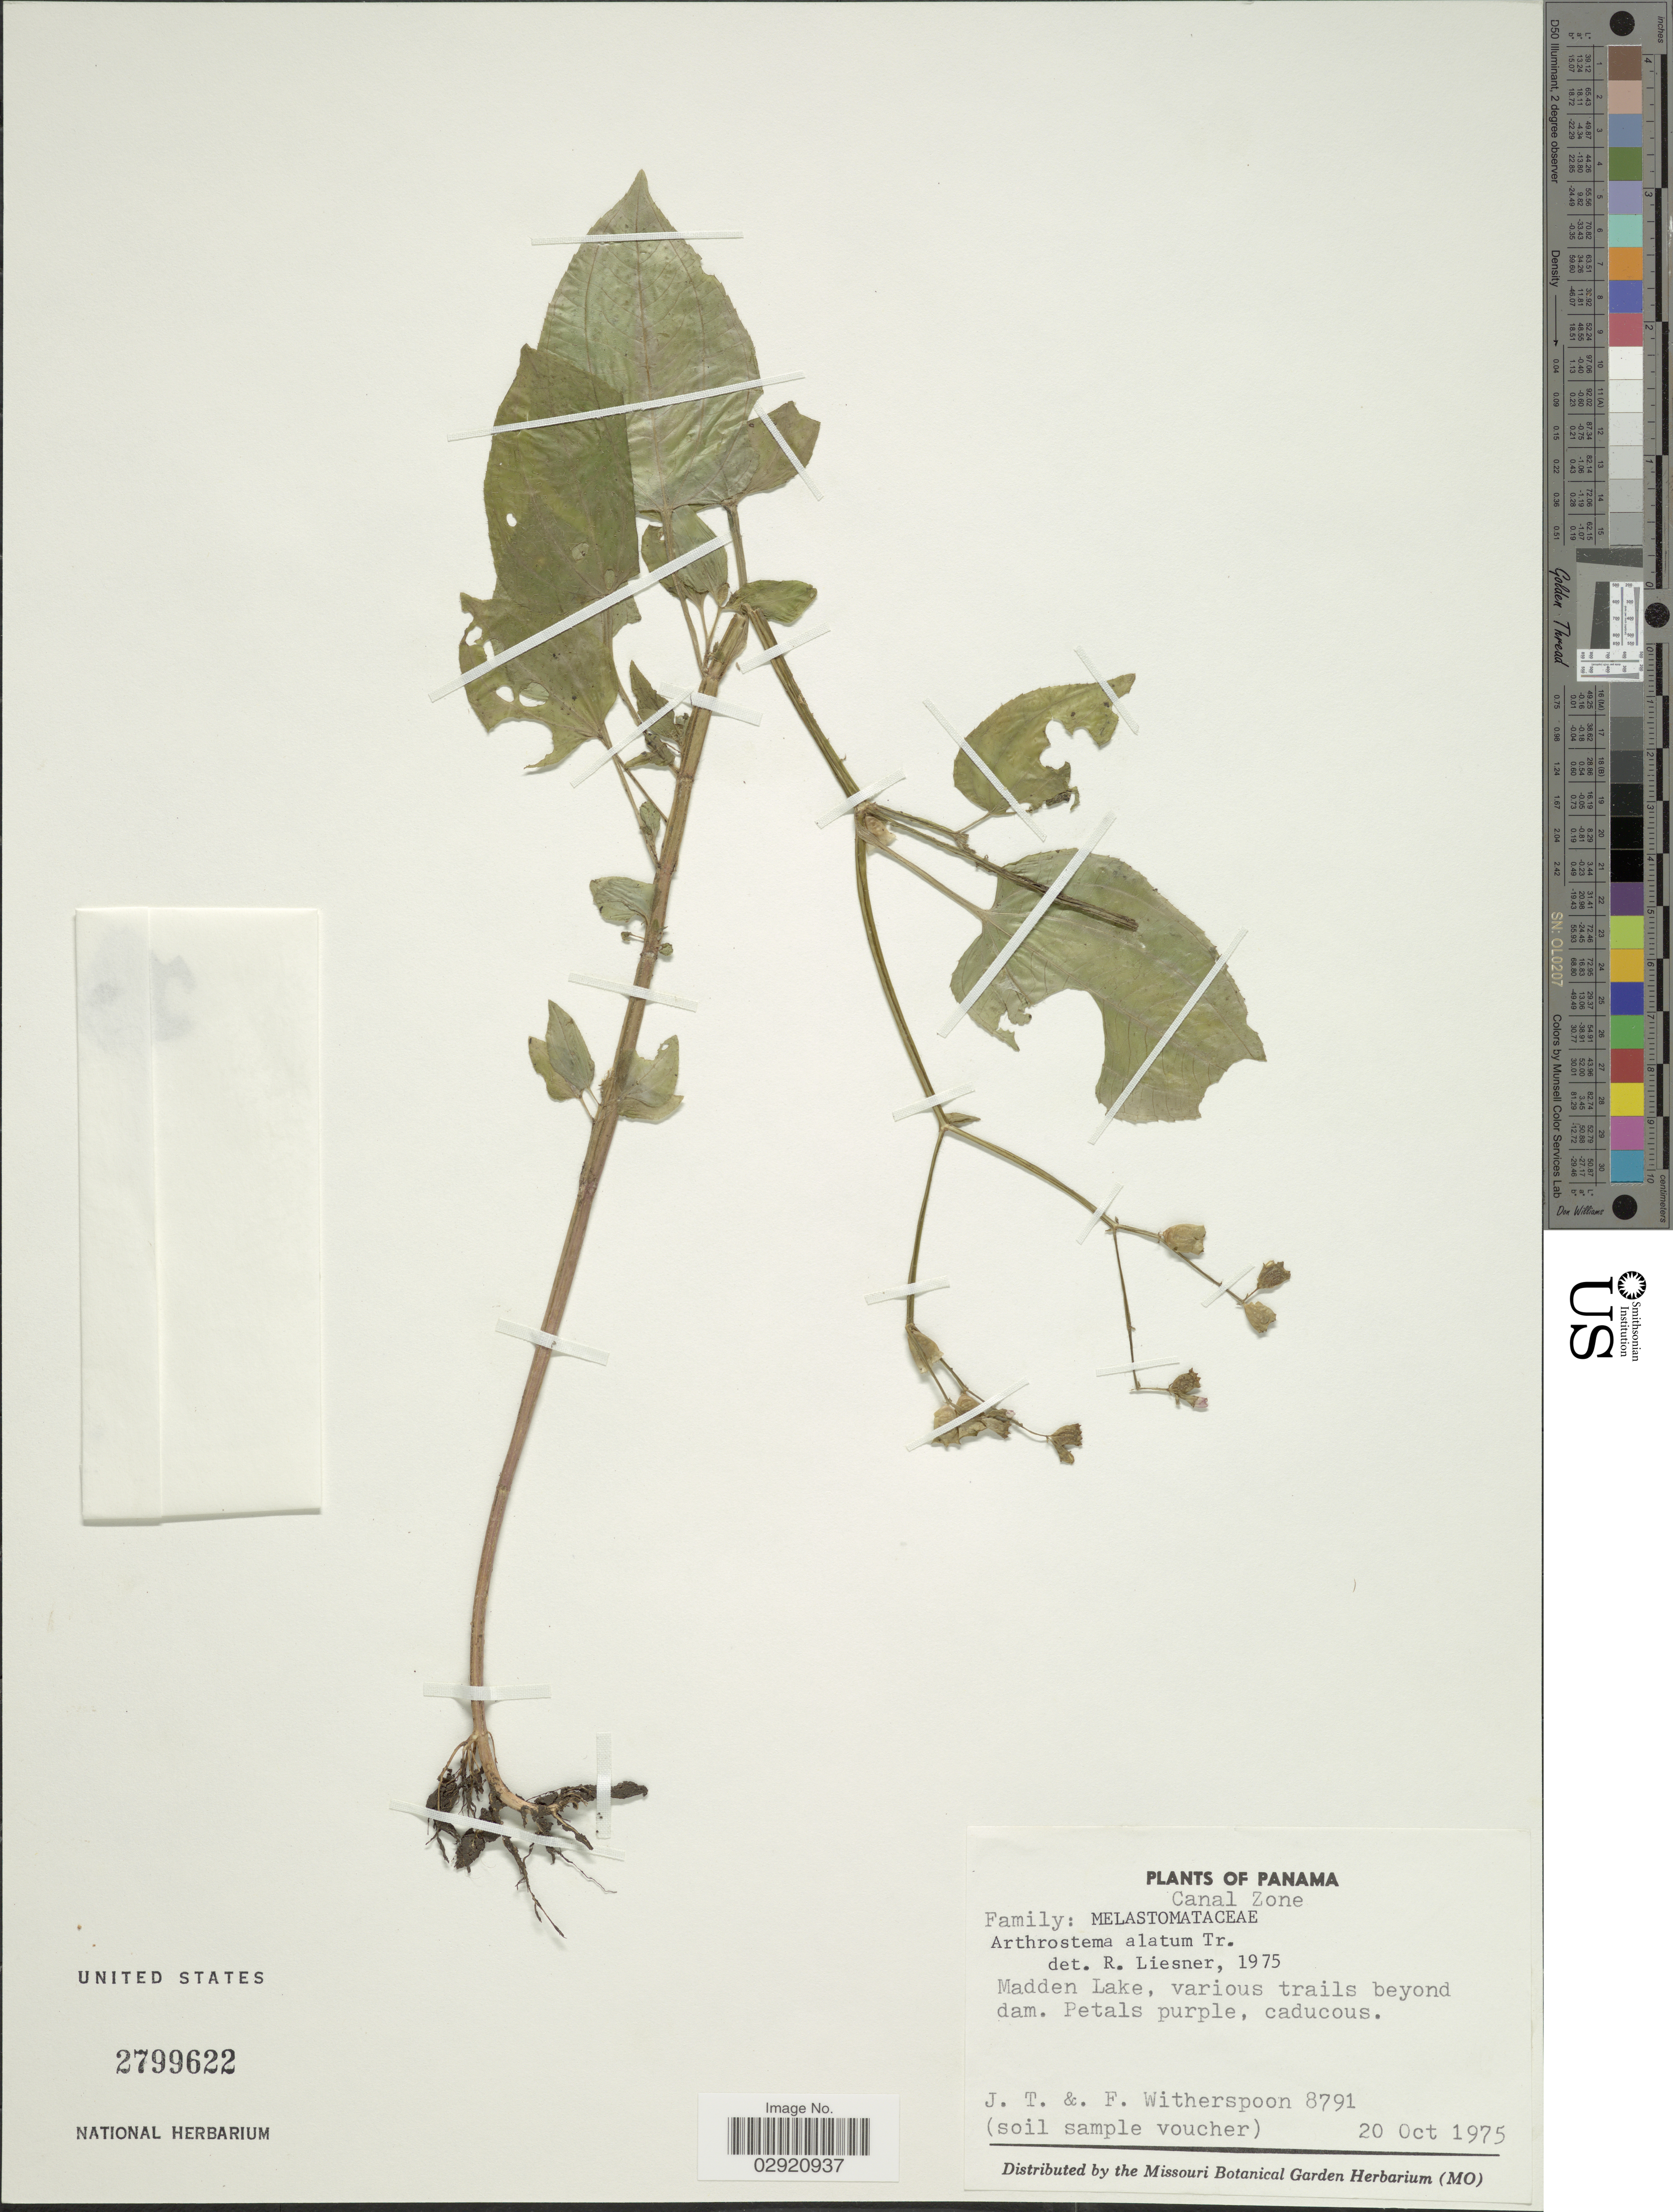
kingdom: Plantae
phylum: Tracheophyta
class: Magnoliopsida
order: Myrtales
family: Melastomataceae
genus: Arthrostemma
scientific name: Arthrostemma alatum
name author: Triana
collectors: J. Witherspoon & F. Witherspoon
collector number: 8791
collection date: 1975-10-20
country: Panama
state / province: Colón / Panamá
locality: Canal Zone. Madden Lake, various trails beyond dam.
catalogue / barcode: US 2799622